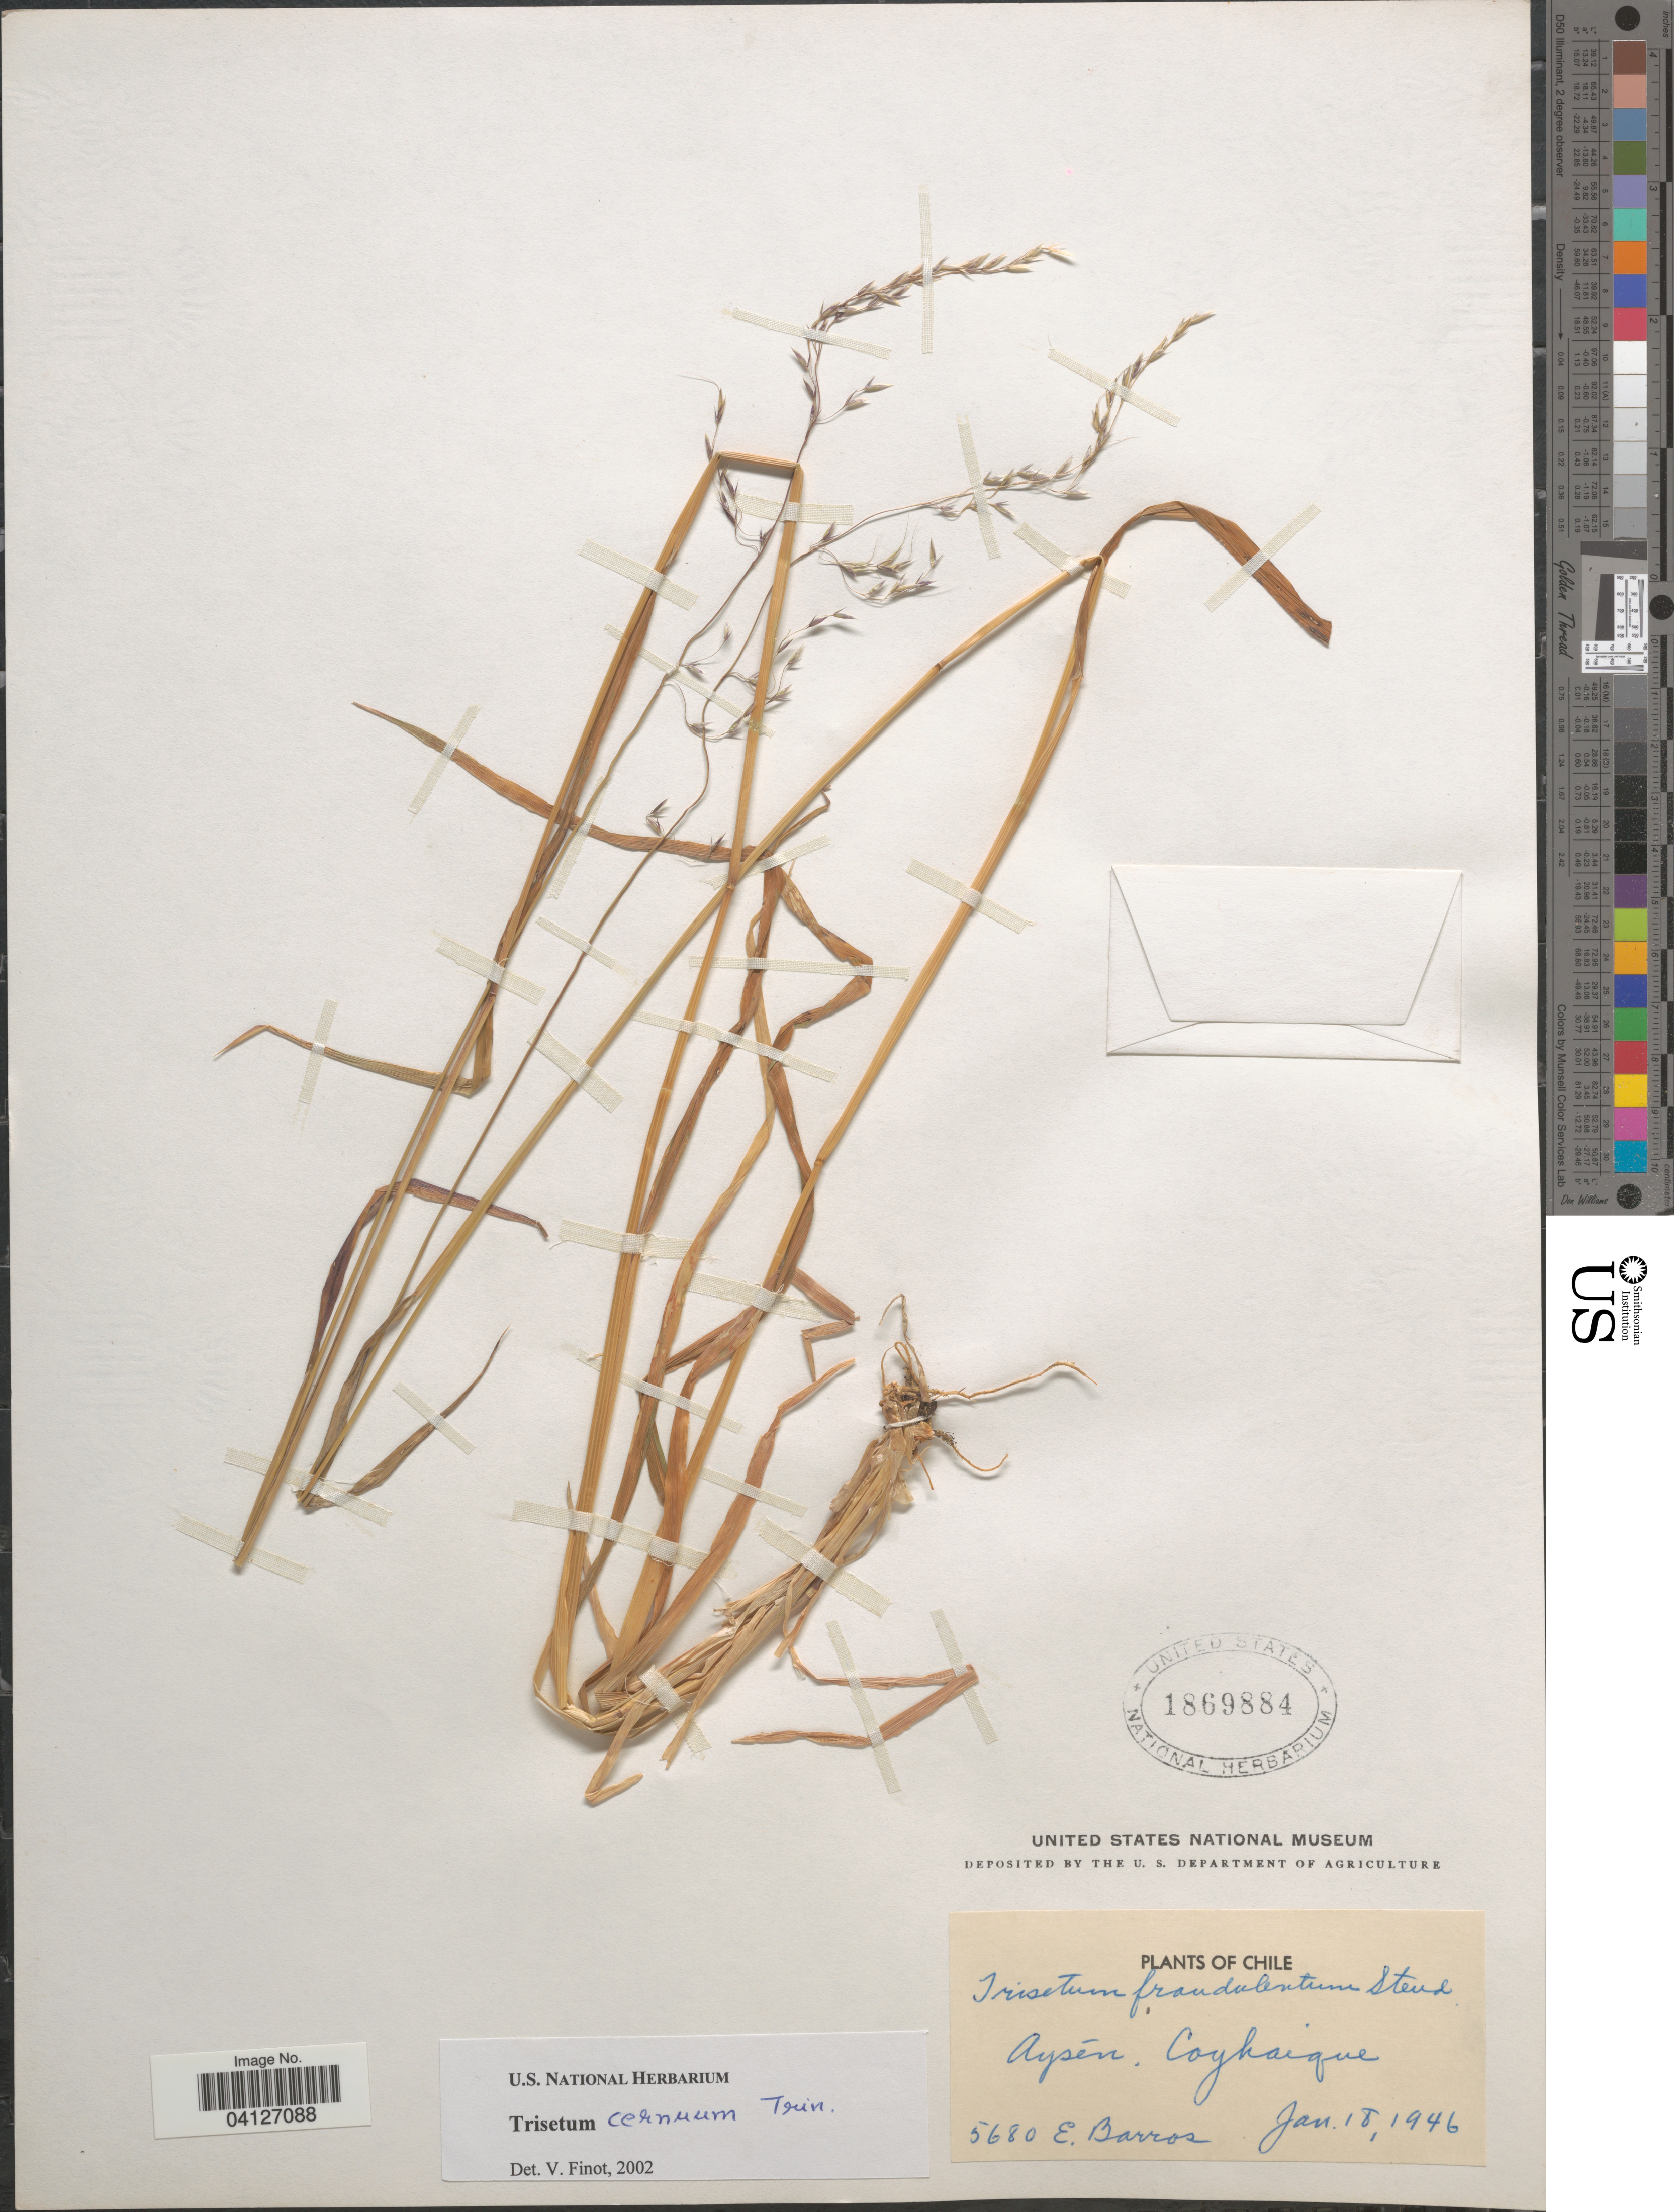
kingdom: Plantae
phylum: Tracheophyta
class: Liliopsida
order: Poales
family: Poaceae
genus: Trisetum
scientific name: Trisetum cernuum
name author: Trin.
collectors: E. Barros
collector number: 5680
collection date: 1946-01-18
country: Chile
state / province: Aisén (XI)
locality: Aysén, Coyhaique.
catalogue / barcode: US 1869884